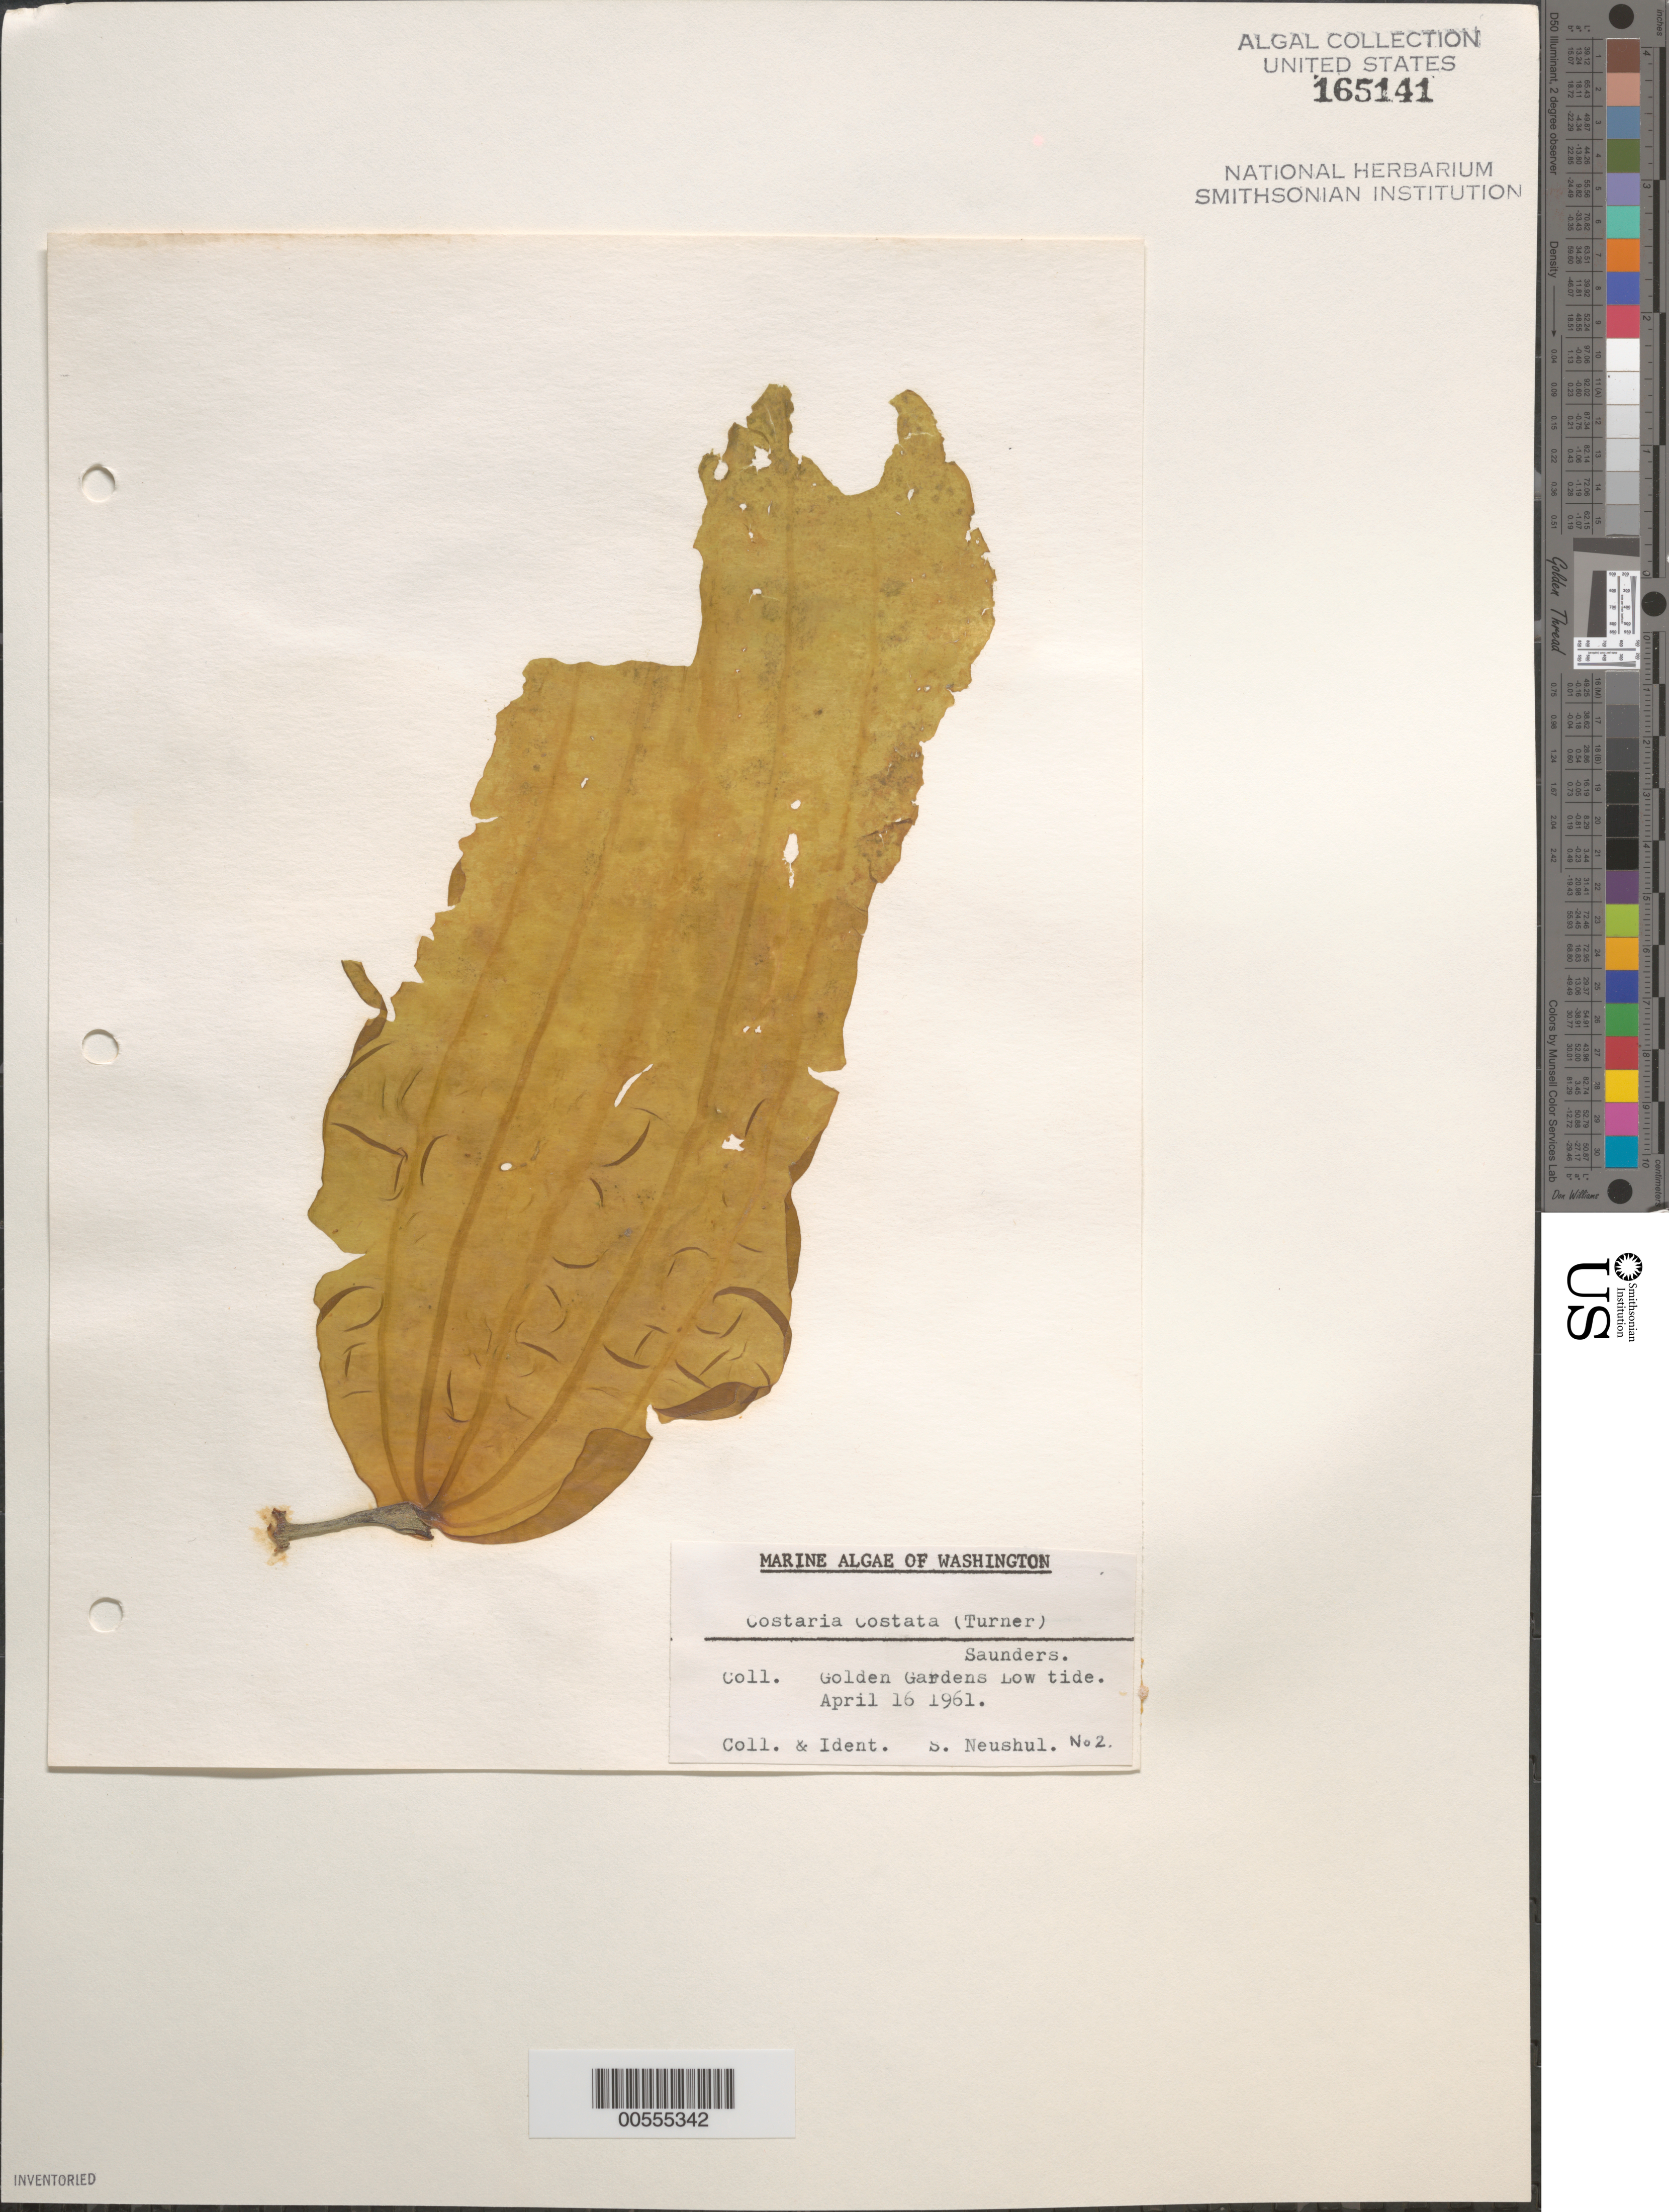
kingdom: Chromista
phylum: Ochrophyta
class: Phaeophyceae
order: Laminariales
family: Costariaceae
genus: Costaria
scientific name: Costaria costata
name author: (C. Agardh) D.A. Saunders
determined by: Neushul, S.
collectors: S. Neushul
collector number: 2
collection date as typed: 16 Apr 1961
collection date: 1961-04-16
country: United States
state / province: Washington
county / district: King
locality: Golden Gardens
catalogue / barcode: US 165141